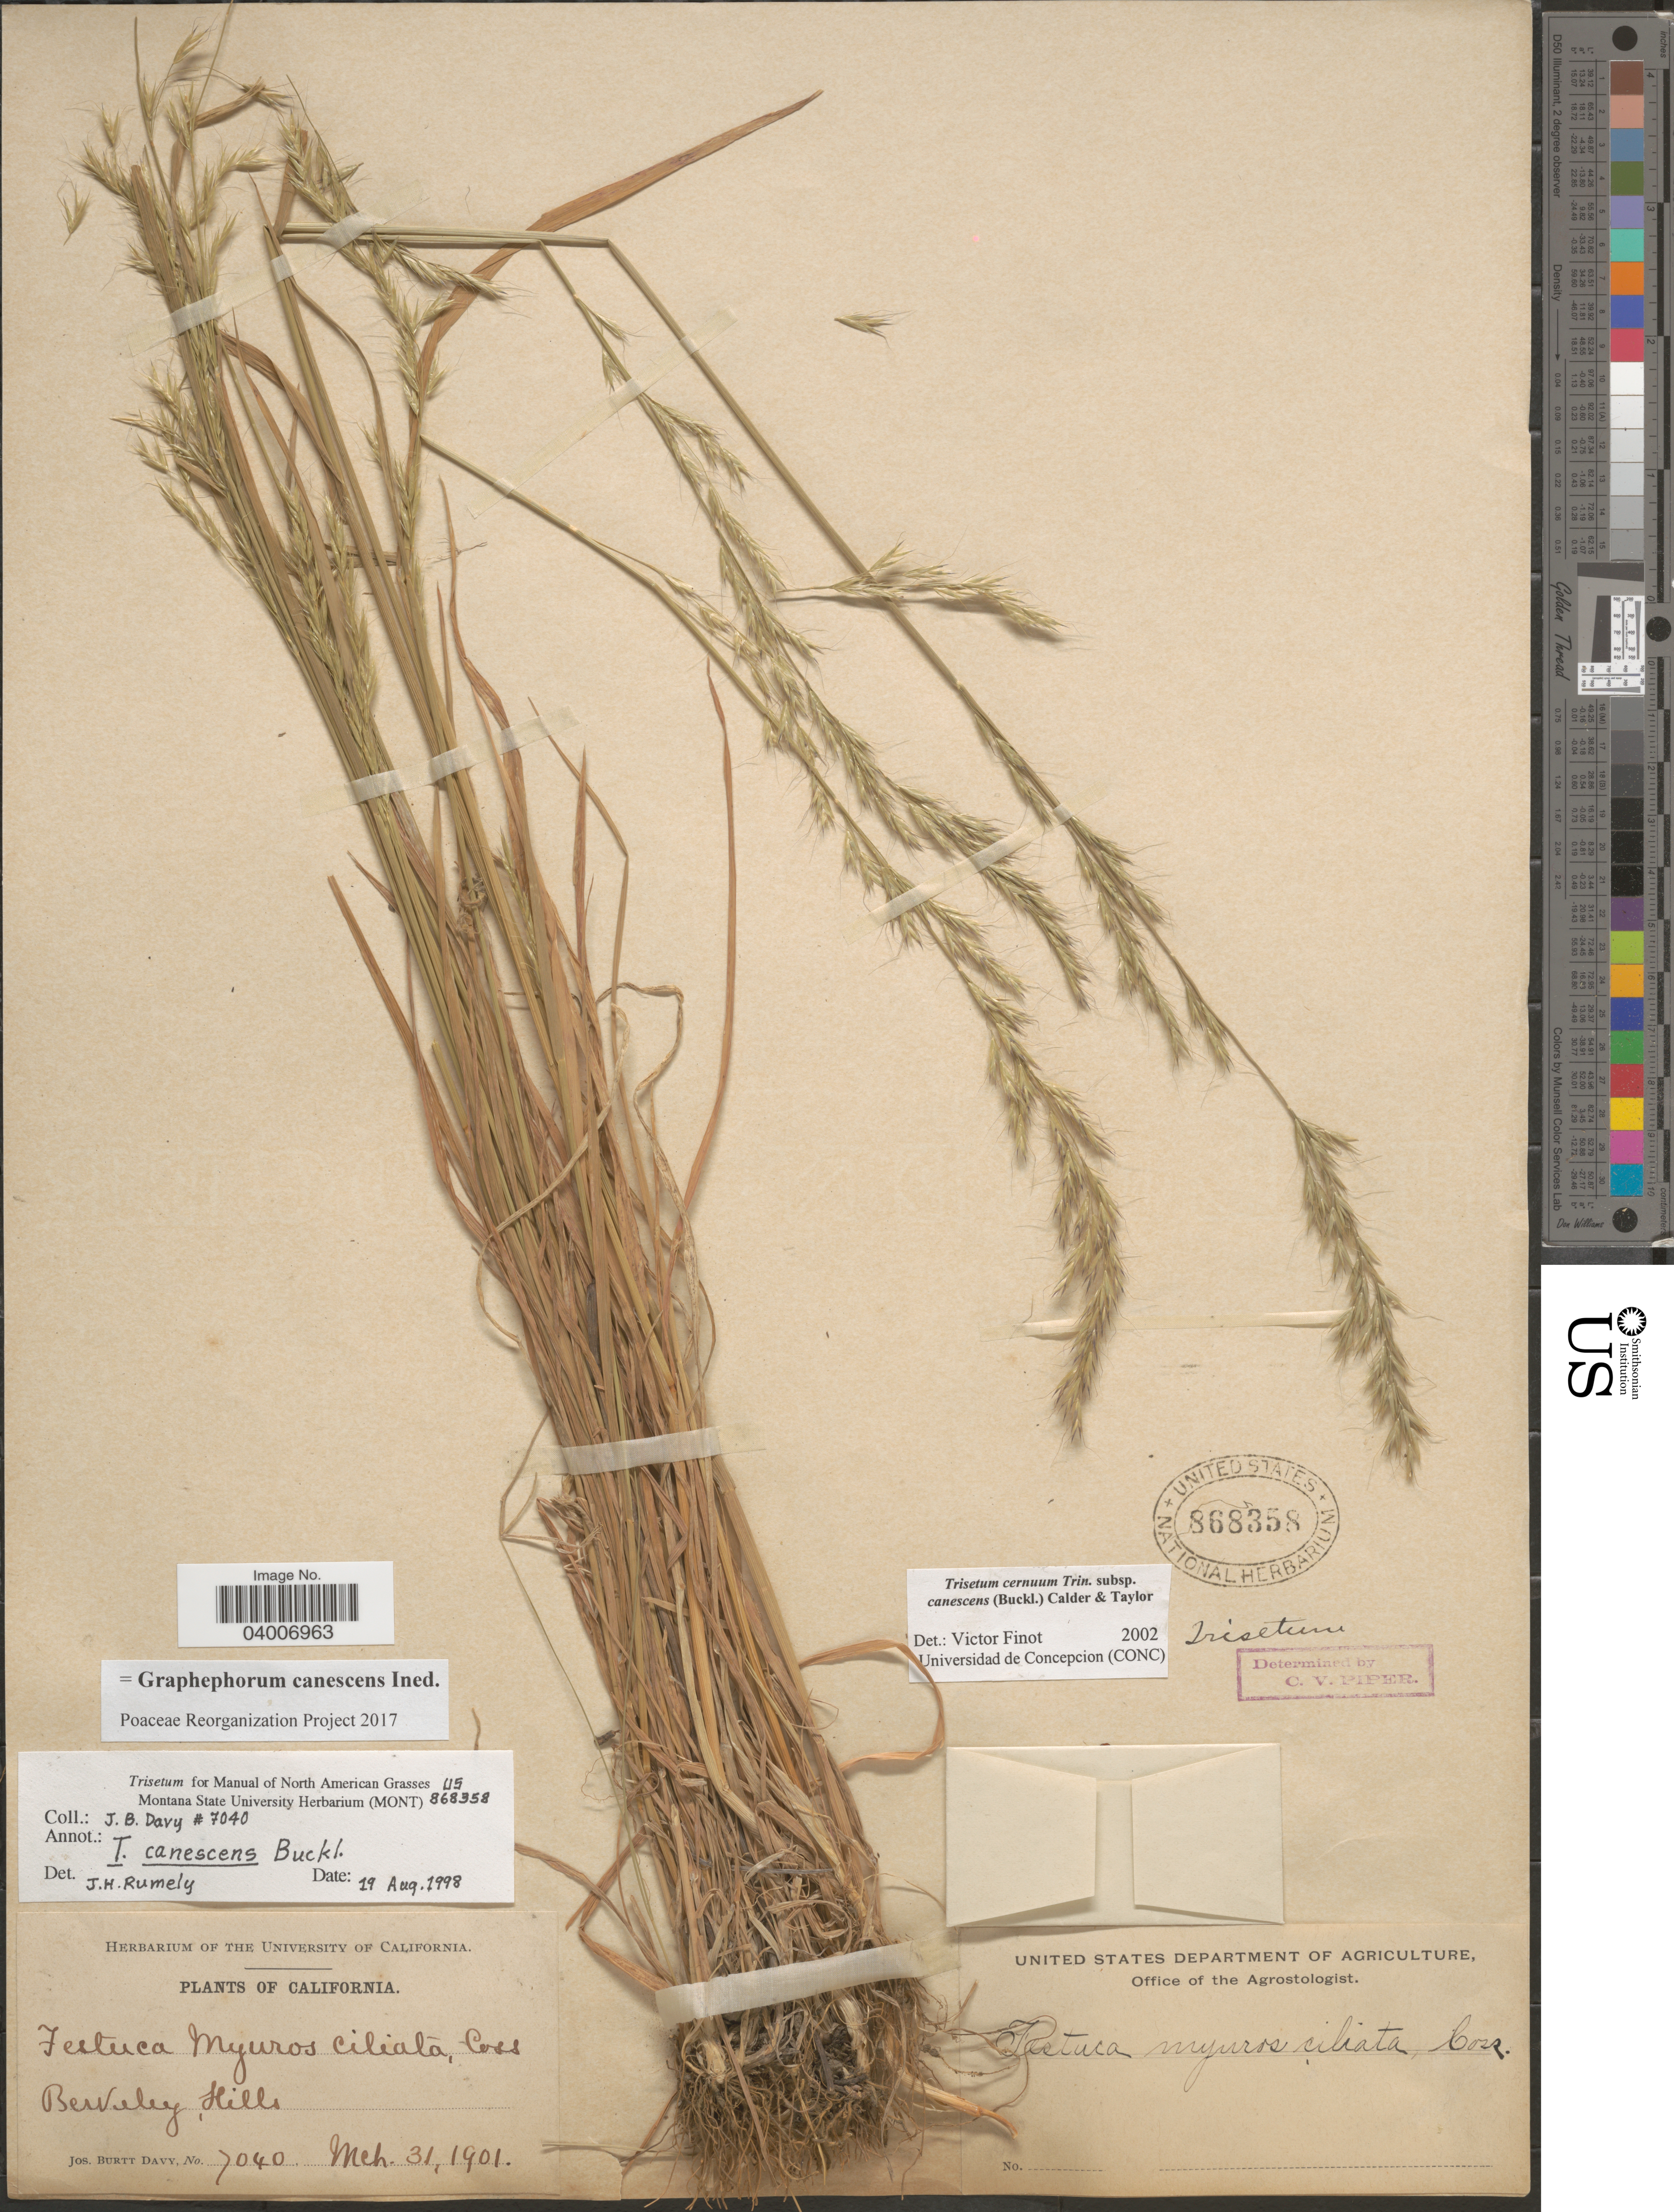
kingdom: Plantae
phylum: Tracheophyta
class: Liliopsida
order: Poales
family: Poaceae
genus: Graphephorum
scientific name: Graphephorum canescens ined.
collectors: J. Burtt Davy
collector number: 7040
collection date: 1901-03-31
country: United States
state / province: California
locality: Berveley Hills.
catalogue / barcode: US 868358